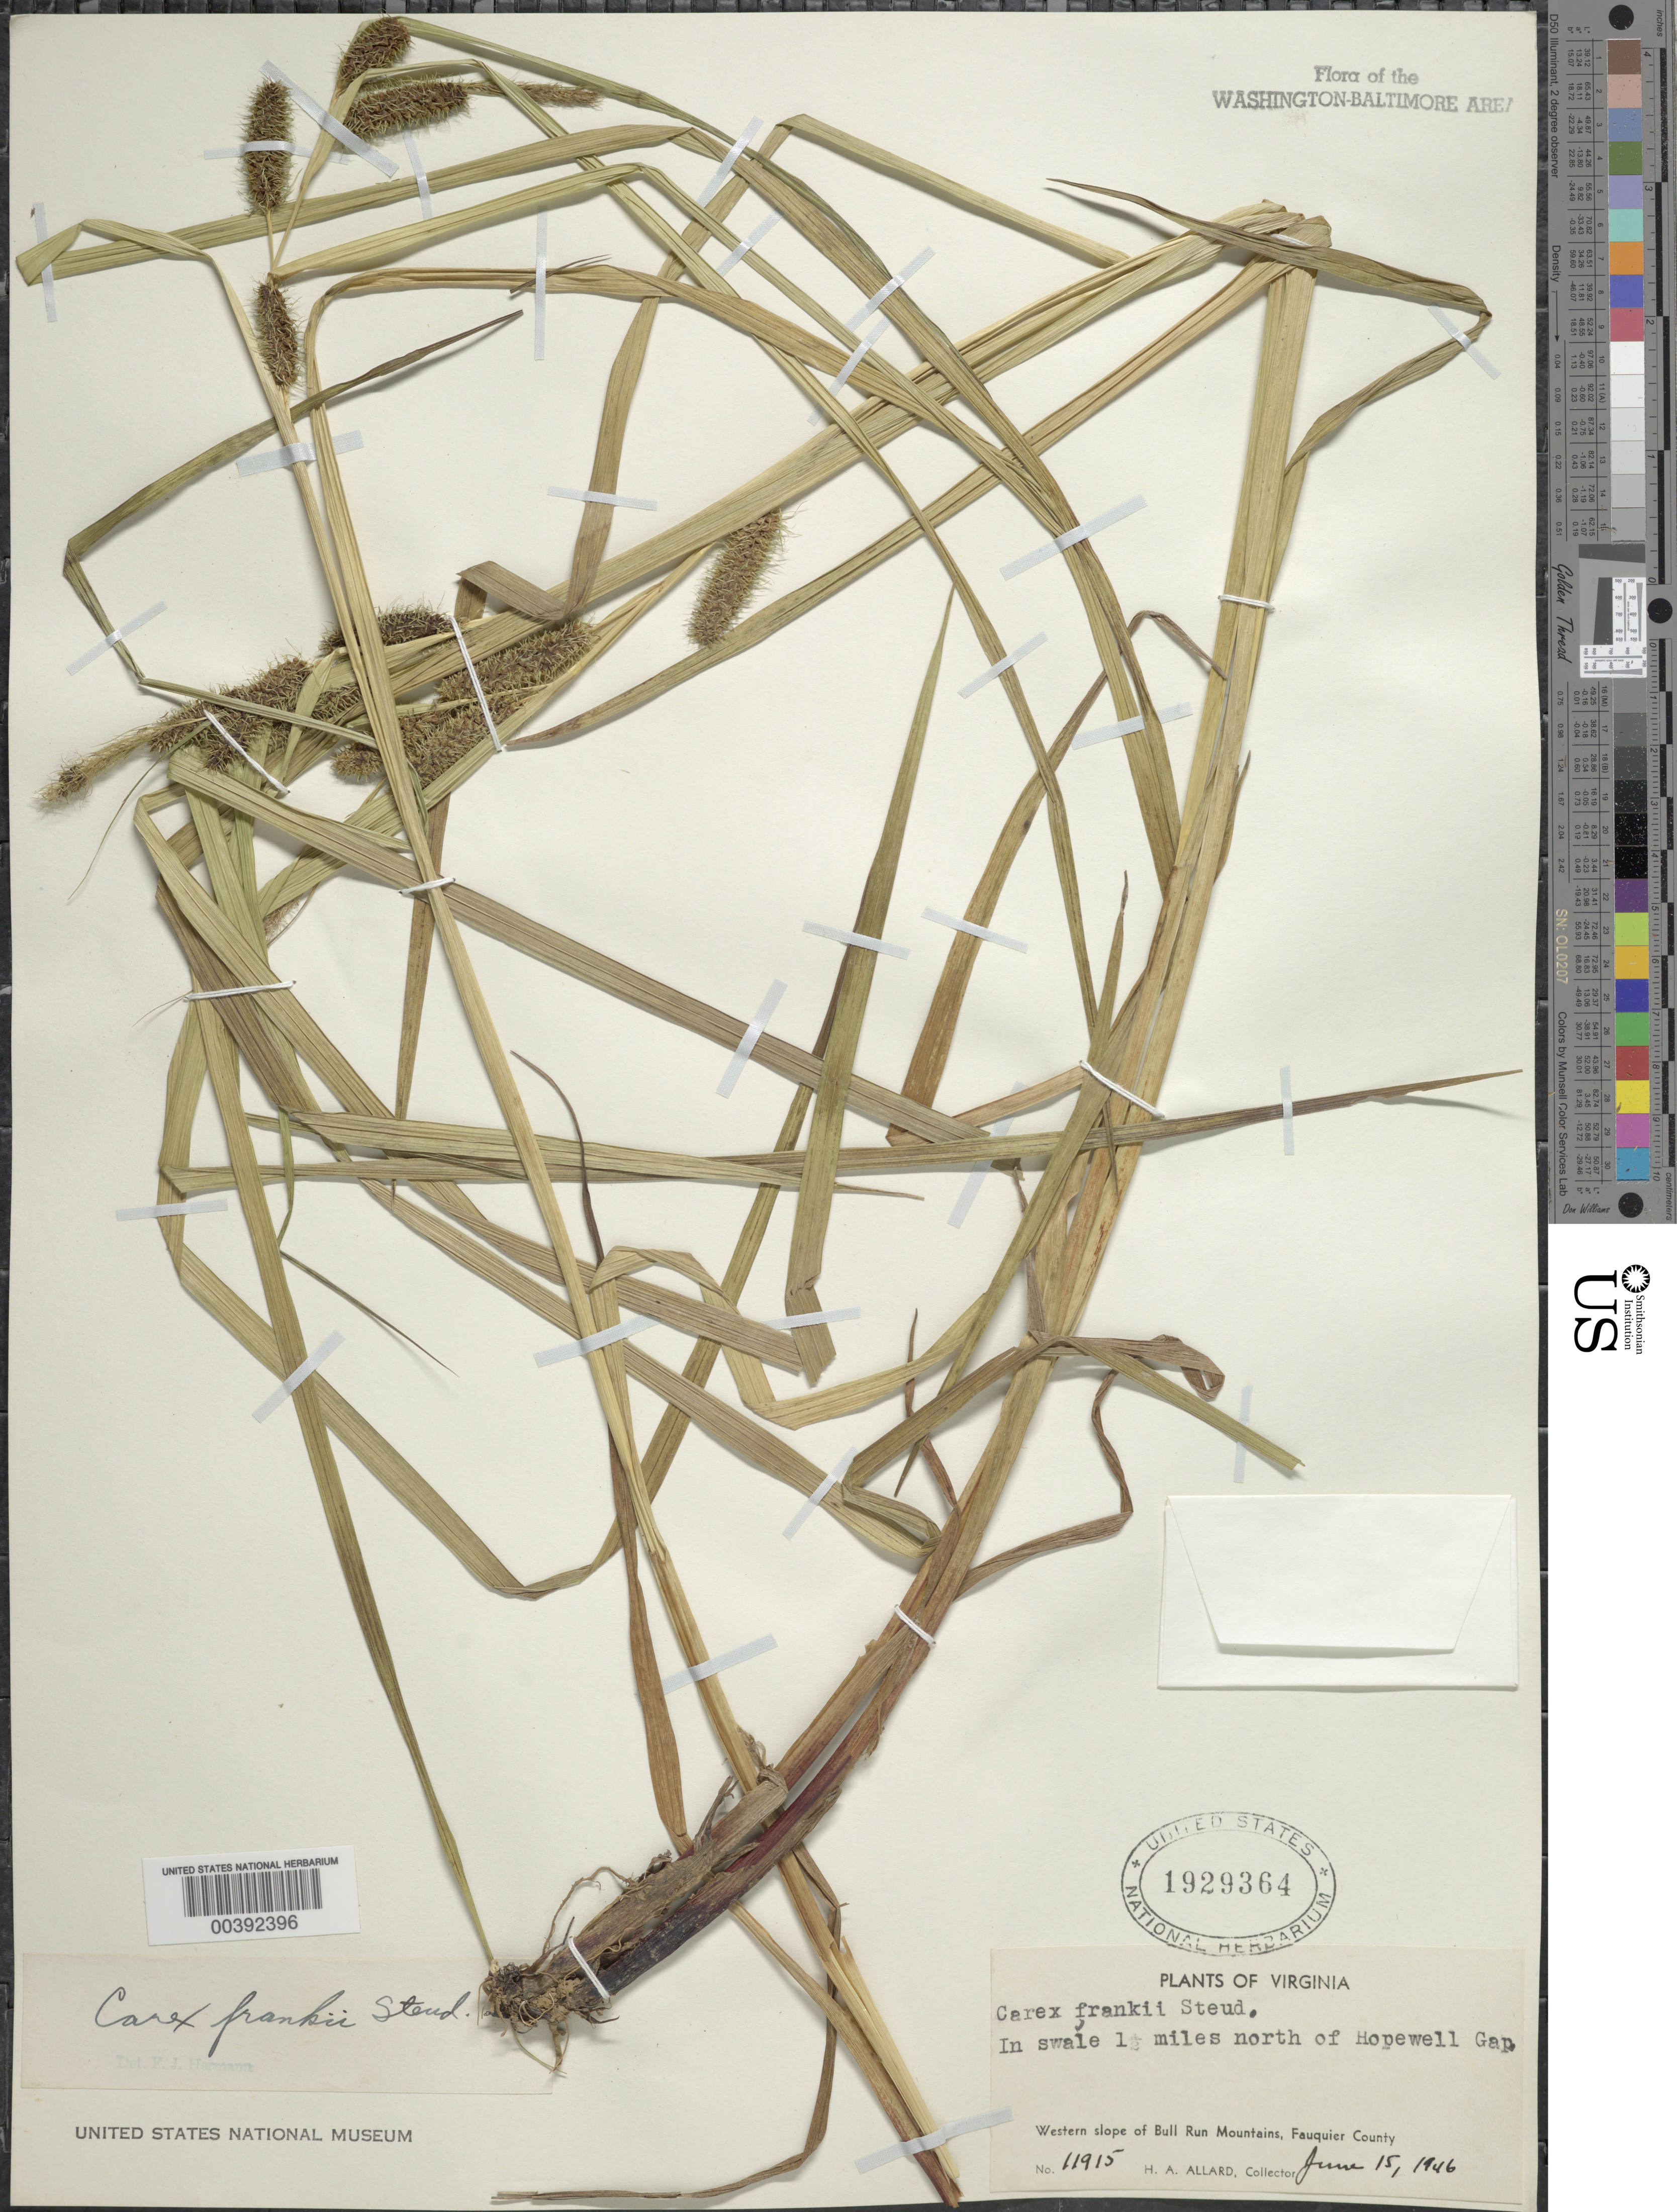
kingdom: Plantae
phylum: Tracheophyta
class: Liliopsida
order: Poales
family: Cyperaceae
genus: Carex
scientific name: Carex frankii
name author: Kunth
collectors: H. A. Allard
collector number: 11915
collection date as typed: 15 Jun 1946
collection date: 1946-06-15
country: United States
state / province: Virginia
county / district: Fauquier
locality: North of Hopewell Gap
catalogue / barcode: US 1929364